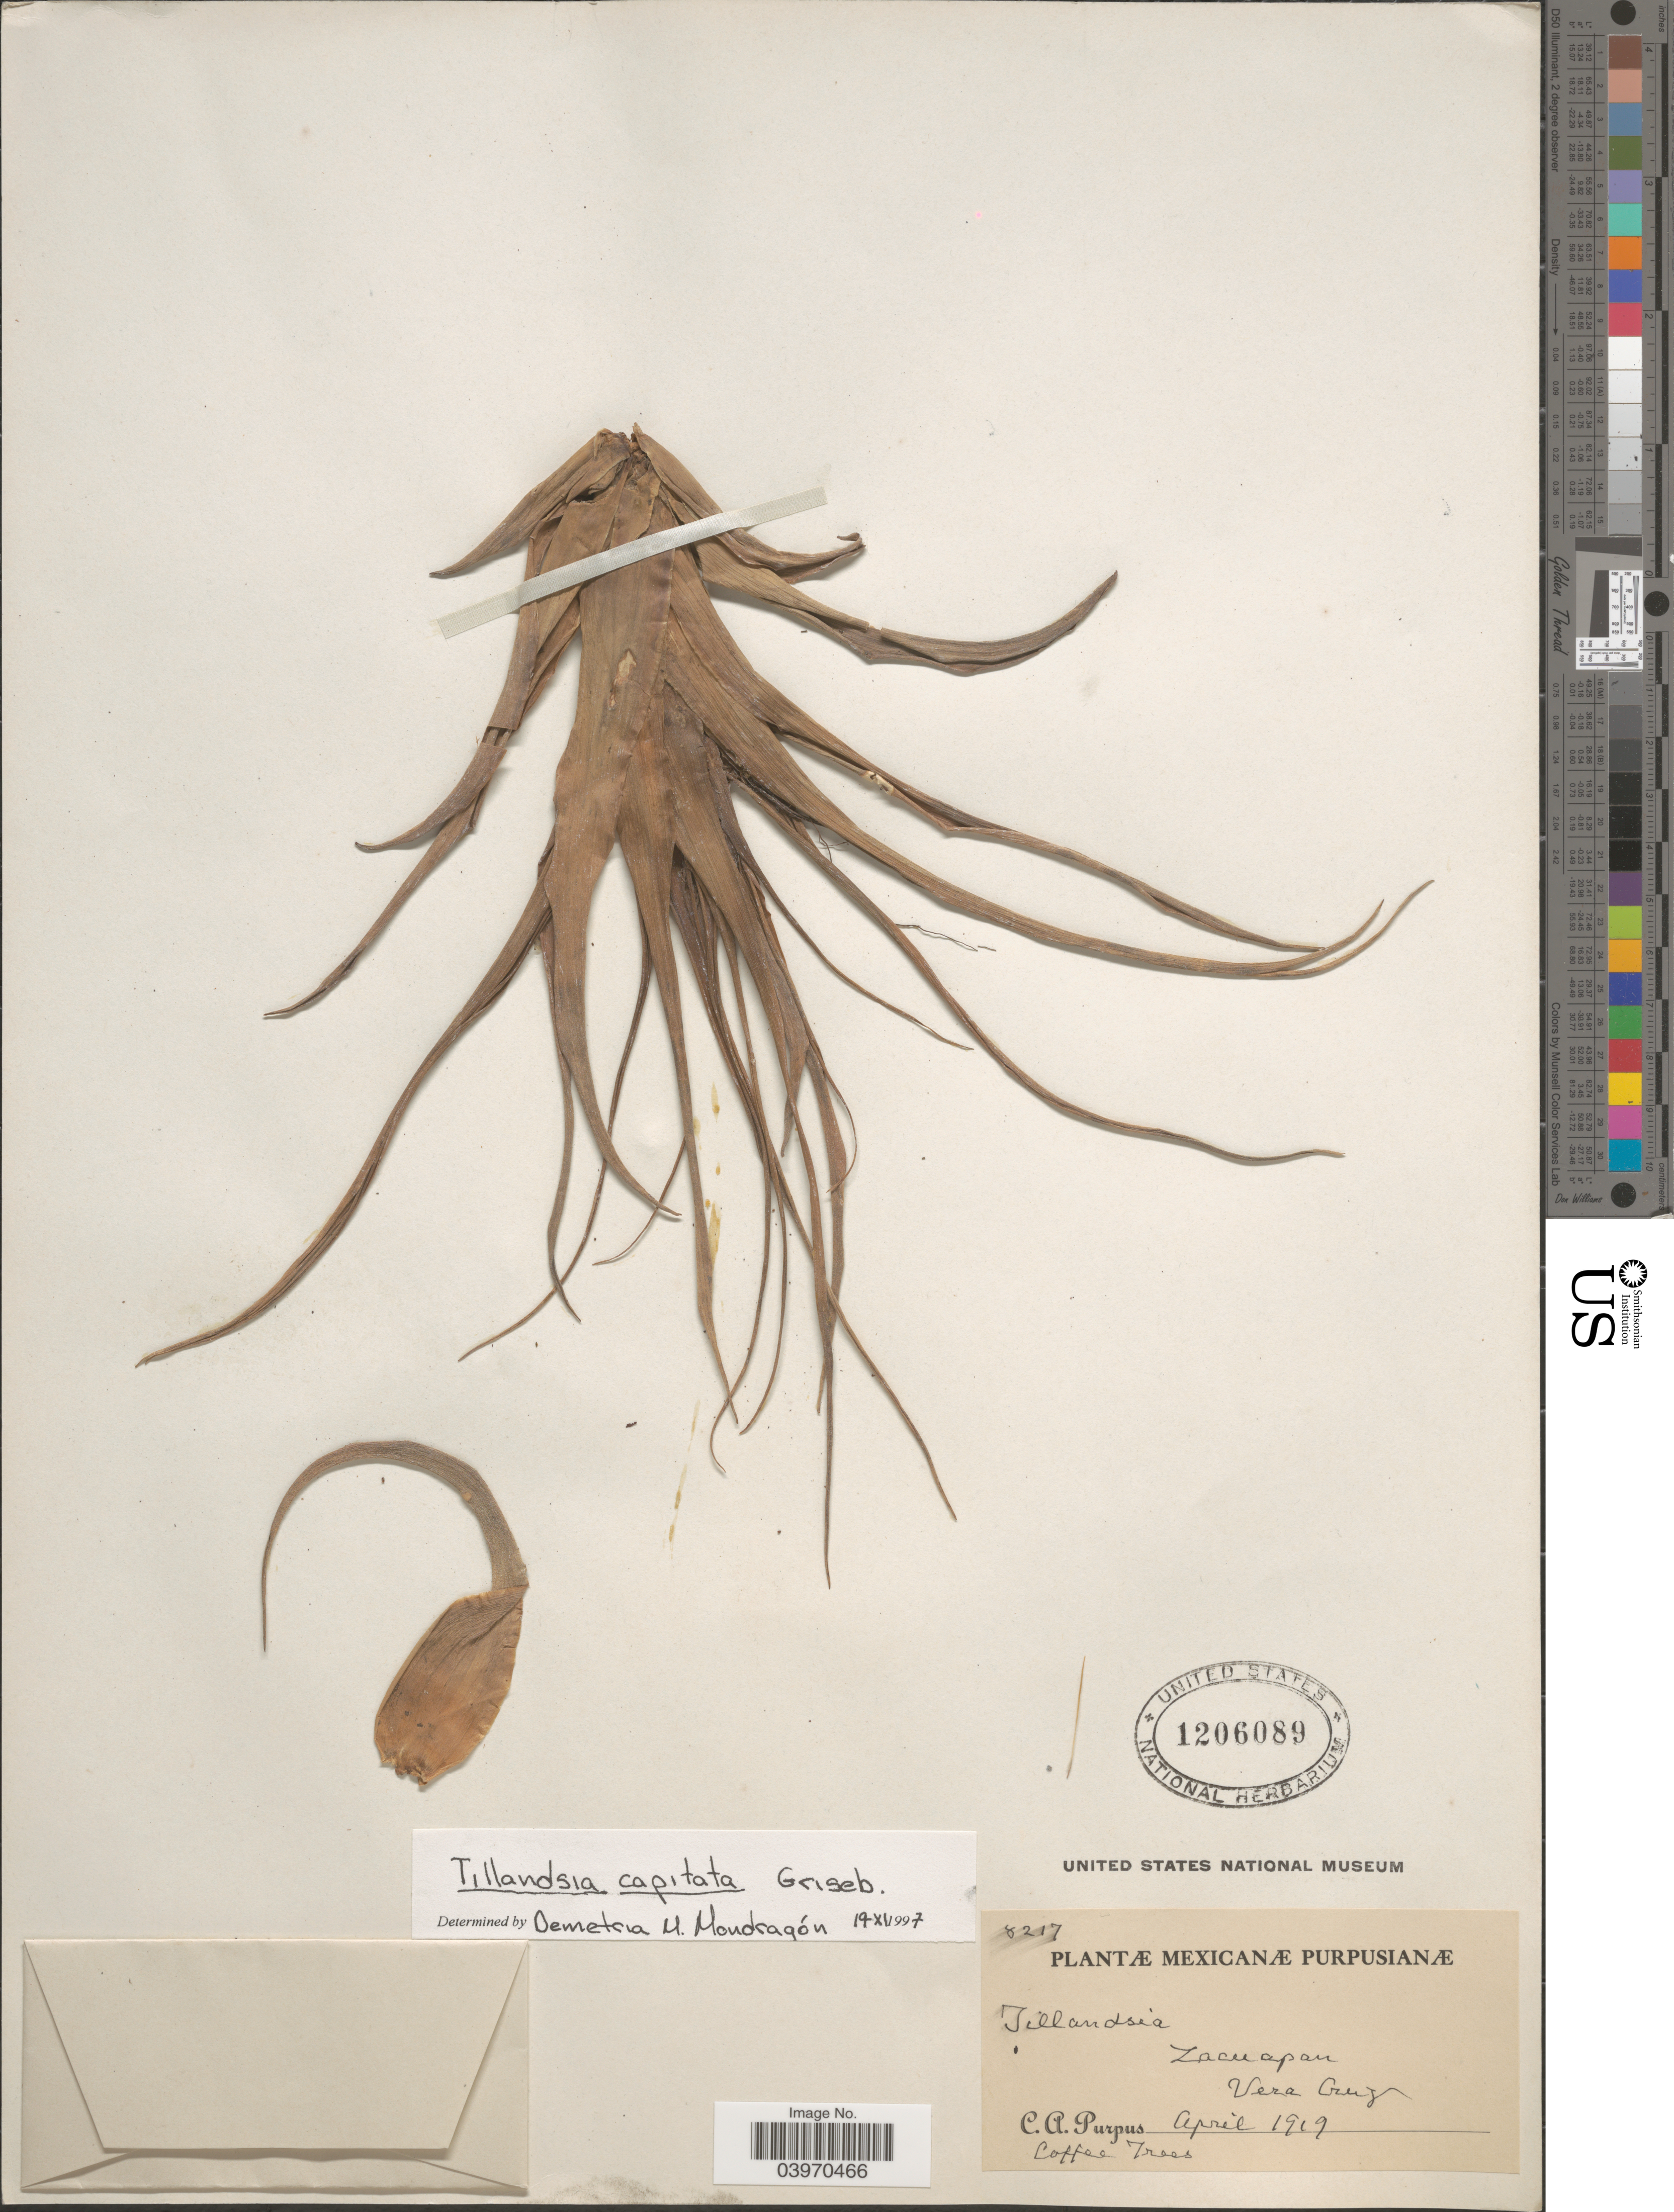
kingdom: Plantae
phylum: Tracheophyta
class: Liliopsida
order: Poales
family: Bromeliaceae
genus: Tillandsia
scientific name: Tillandsia capitata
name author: Griseb.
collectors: C. A. Purpus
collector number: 8217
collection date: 1919-04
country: Mexico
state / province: Veracruz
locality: Zacuapan. Vera Cruz. Coffee Trees.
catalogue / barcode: US 1206089